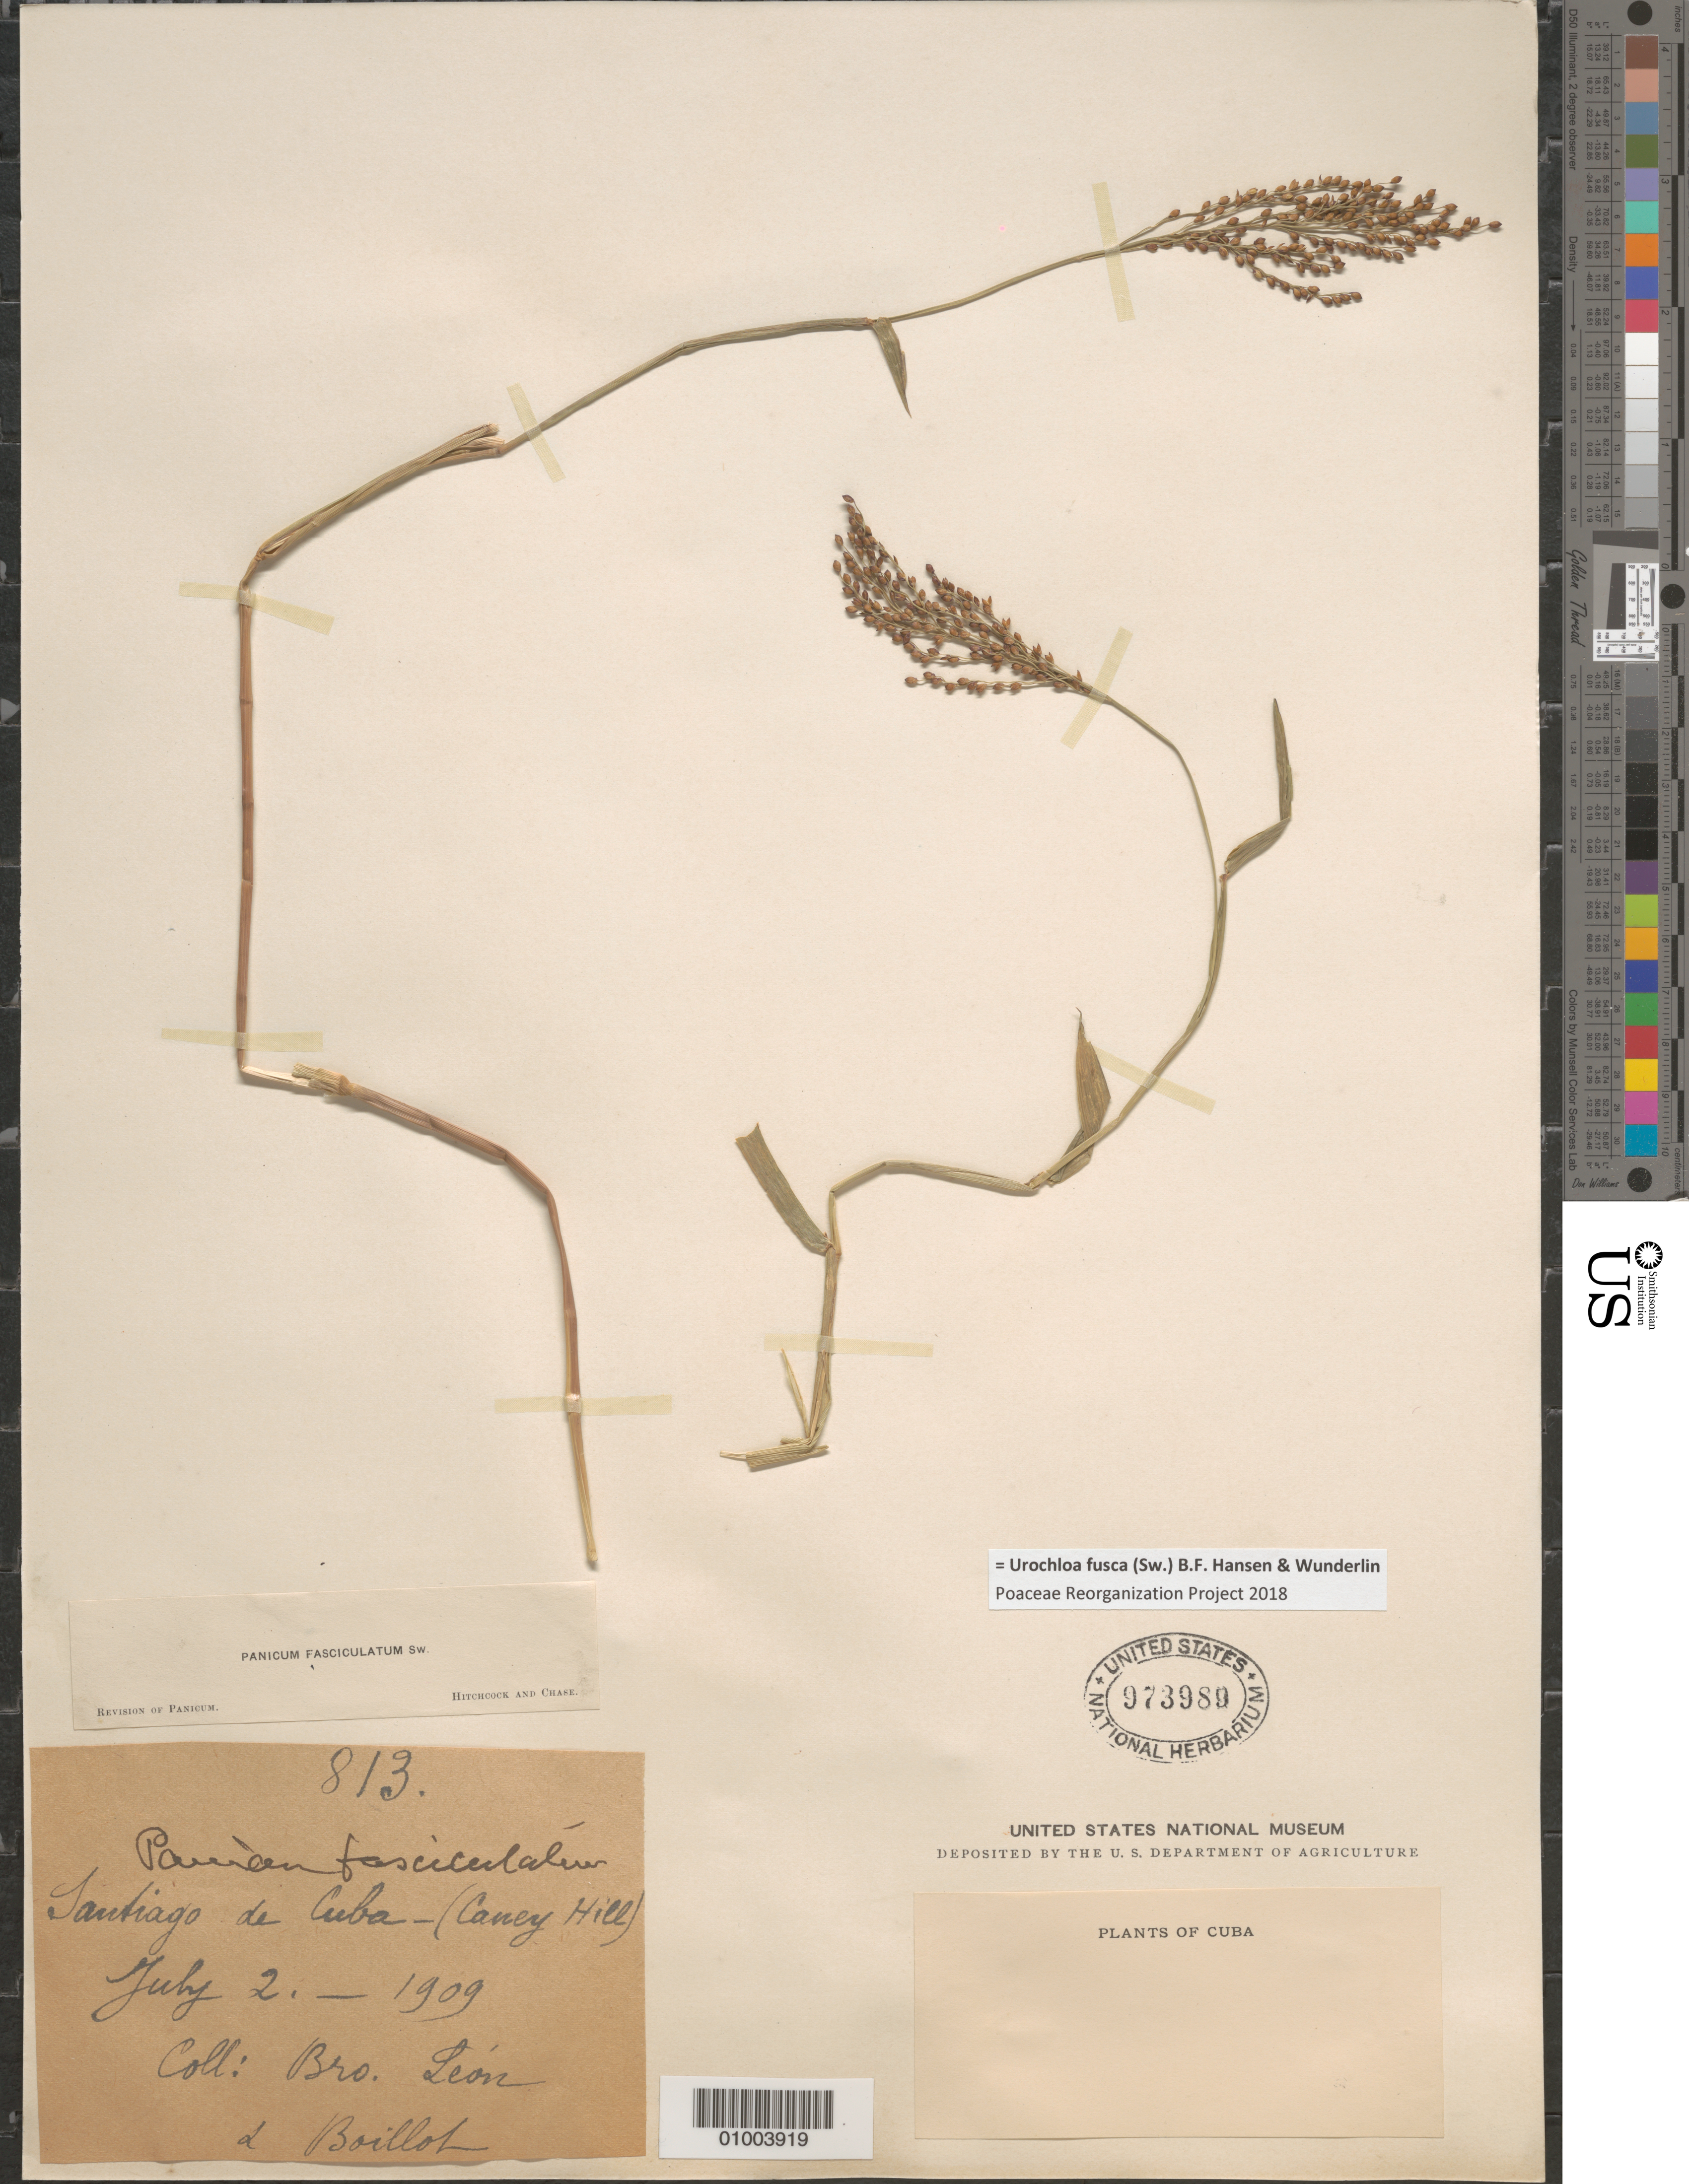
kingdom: Plantae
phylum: Tracheophyta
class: Liliopsida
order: Poales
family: Poaceae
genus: Urochloa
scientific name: Urochloa fusca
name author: (Sw.) B.F. Hansen & Wunderlin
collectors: Bro. León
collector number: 813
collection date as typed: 02 Jul 1909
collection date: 1909-07-02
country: Cuba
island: Cuba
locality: Santiago de Cuba - Caney Hill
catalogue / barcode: US 973980